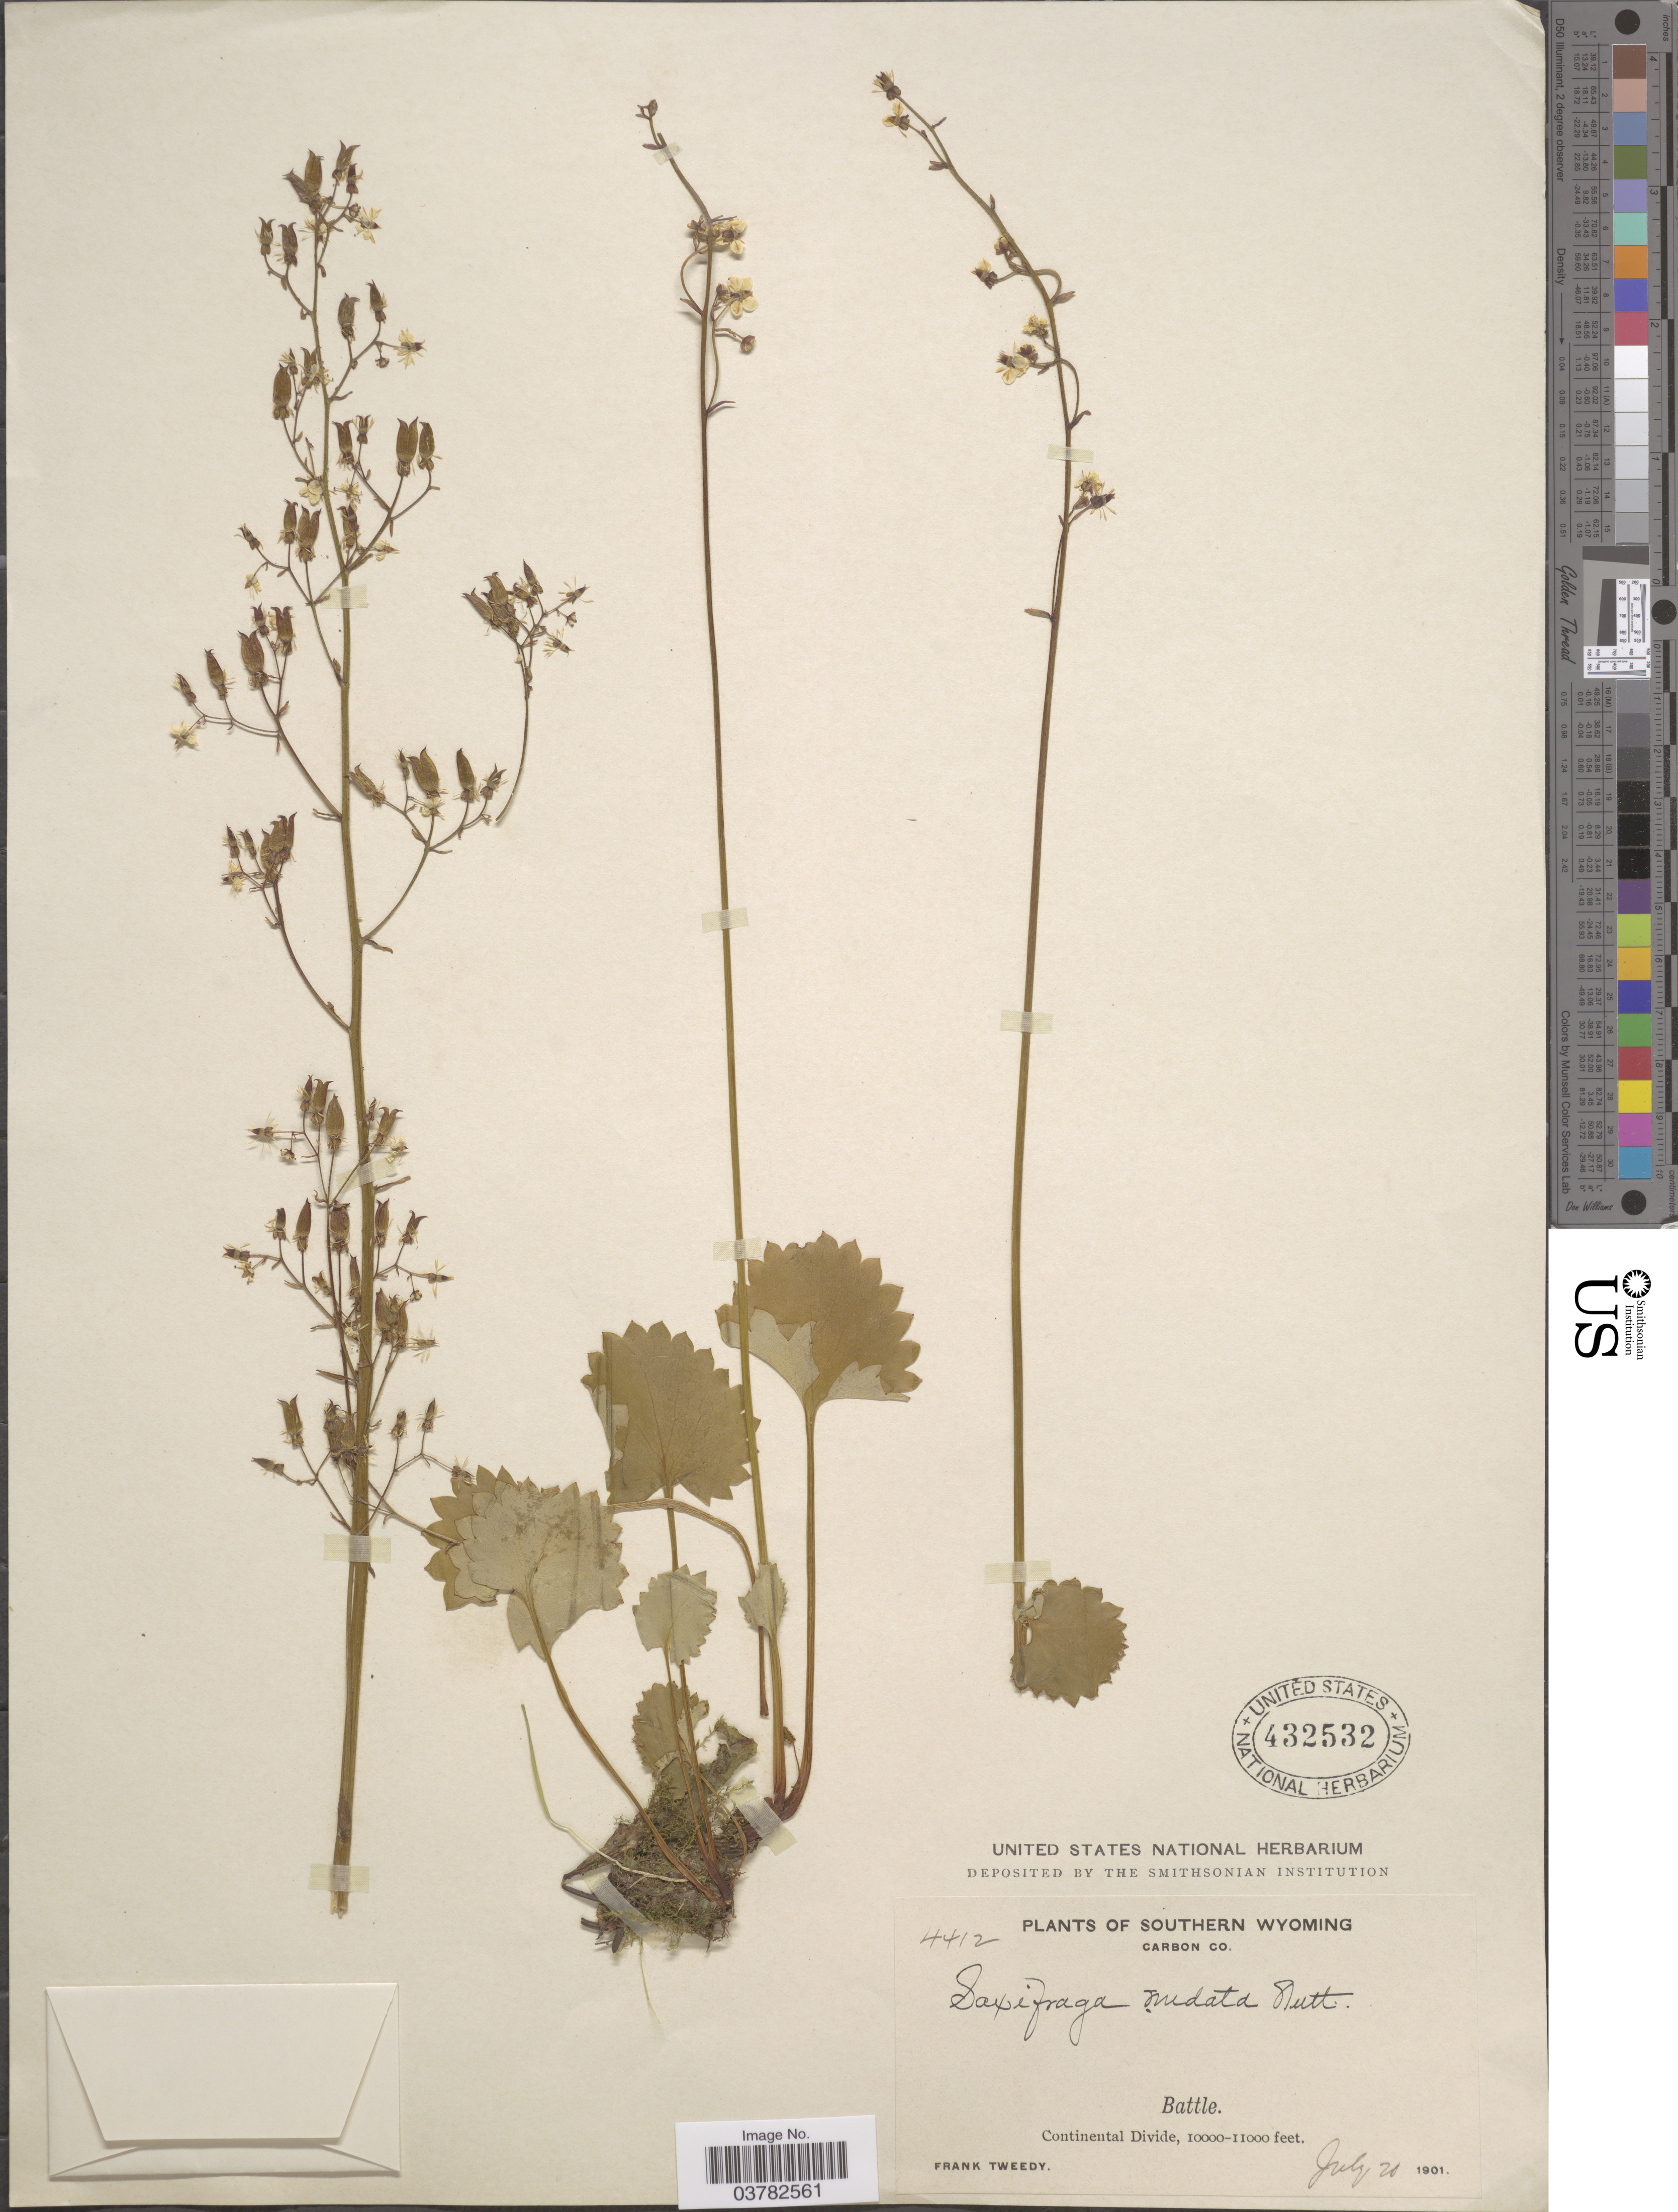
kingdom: Plantae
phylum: Tracheophyta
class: Magnoliopsida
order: Saxifragales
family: Saxifragaceae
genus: Saxifraga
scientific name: Saxifraga nudata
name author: Nutt.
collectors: F. Tweedy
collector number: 4412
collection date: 1901-07-20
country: United States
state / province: Wyoming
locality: Southern Wyoming. Carbon Co. Battle. Continental Divide.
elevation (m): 3048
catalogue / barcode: US 432532